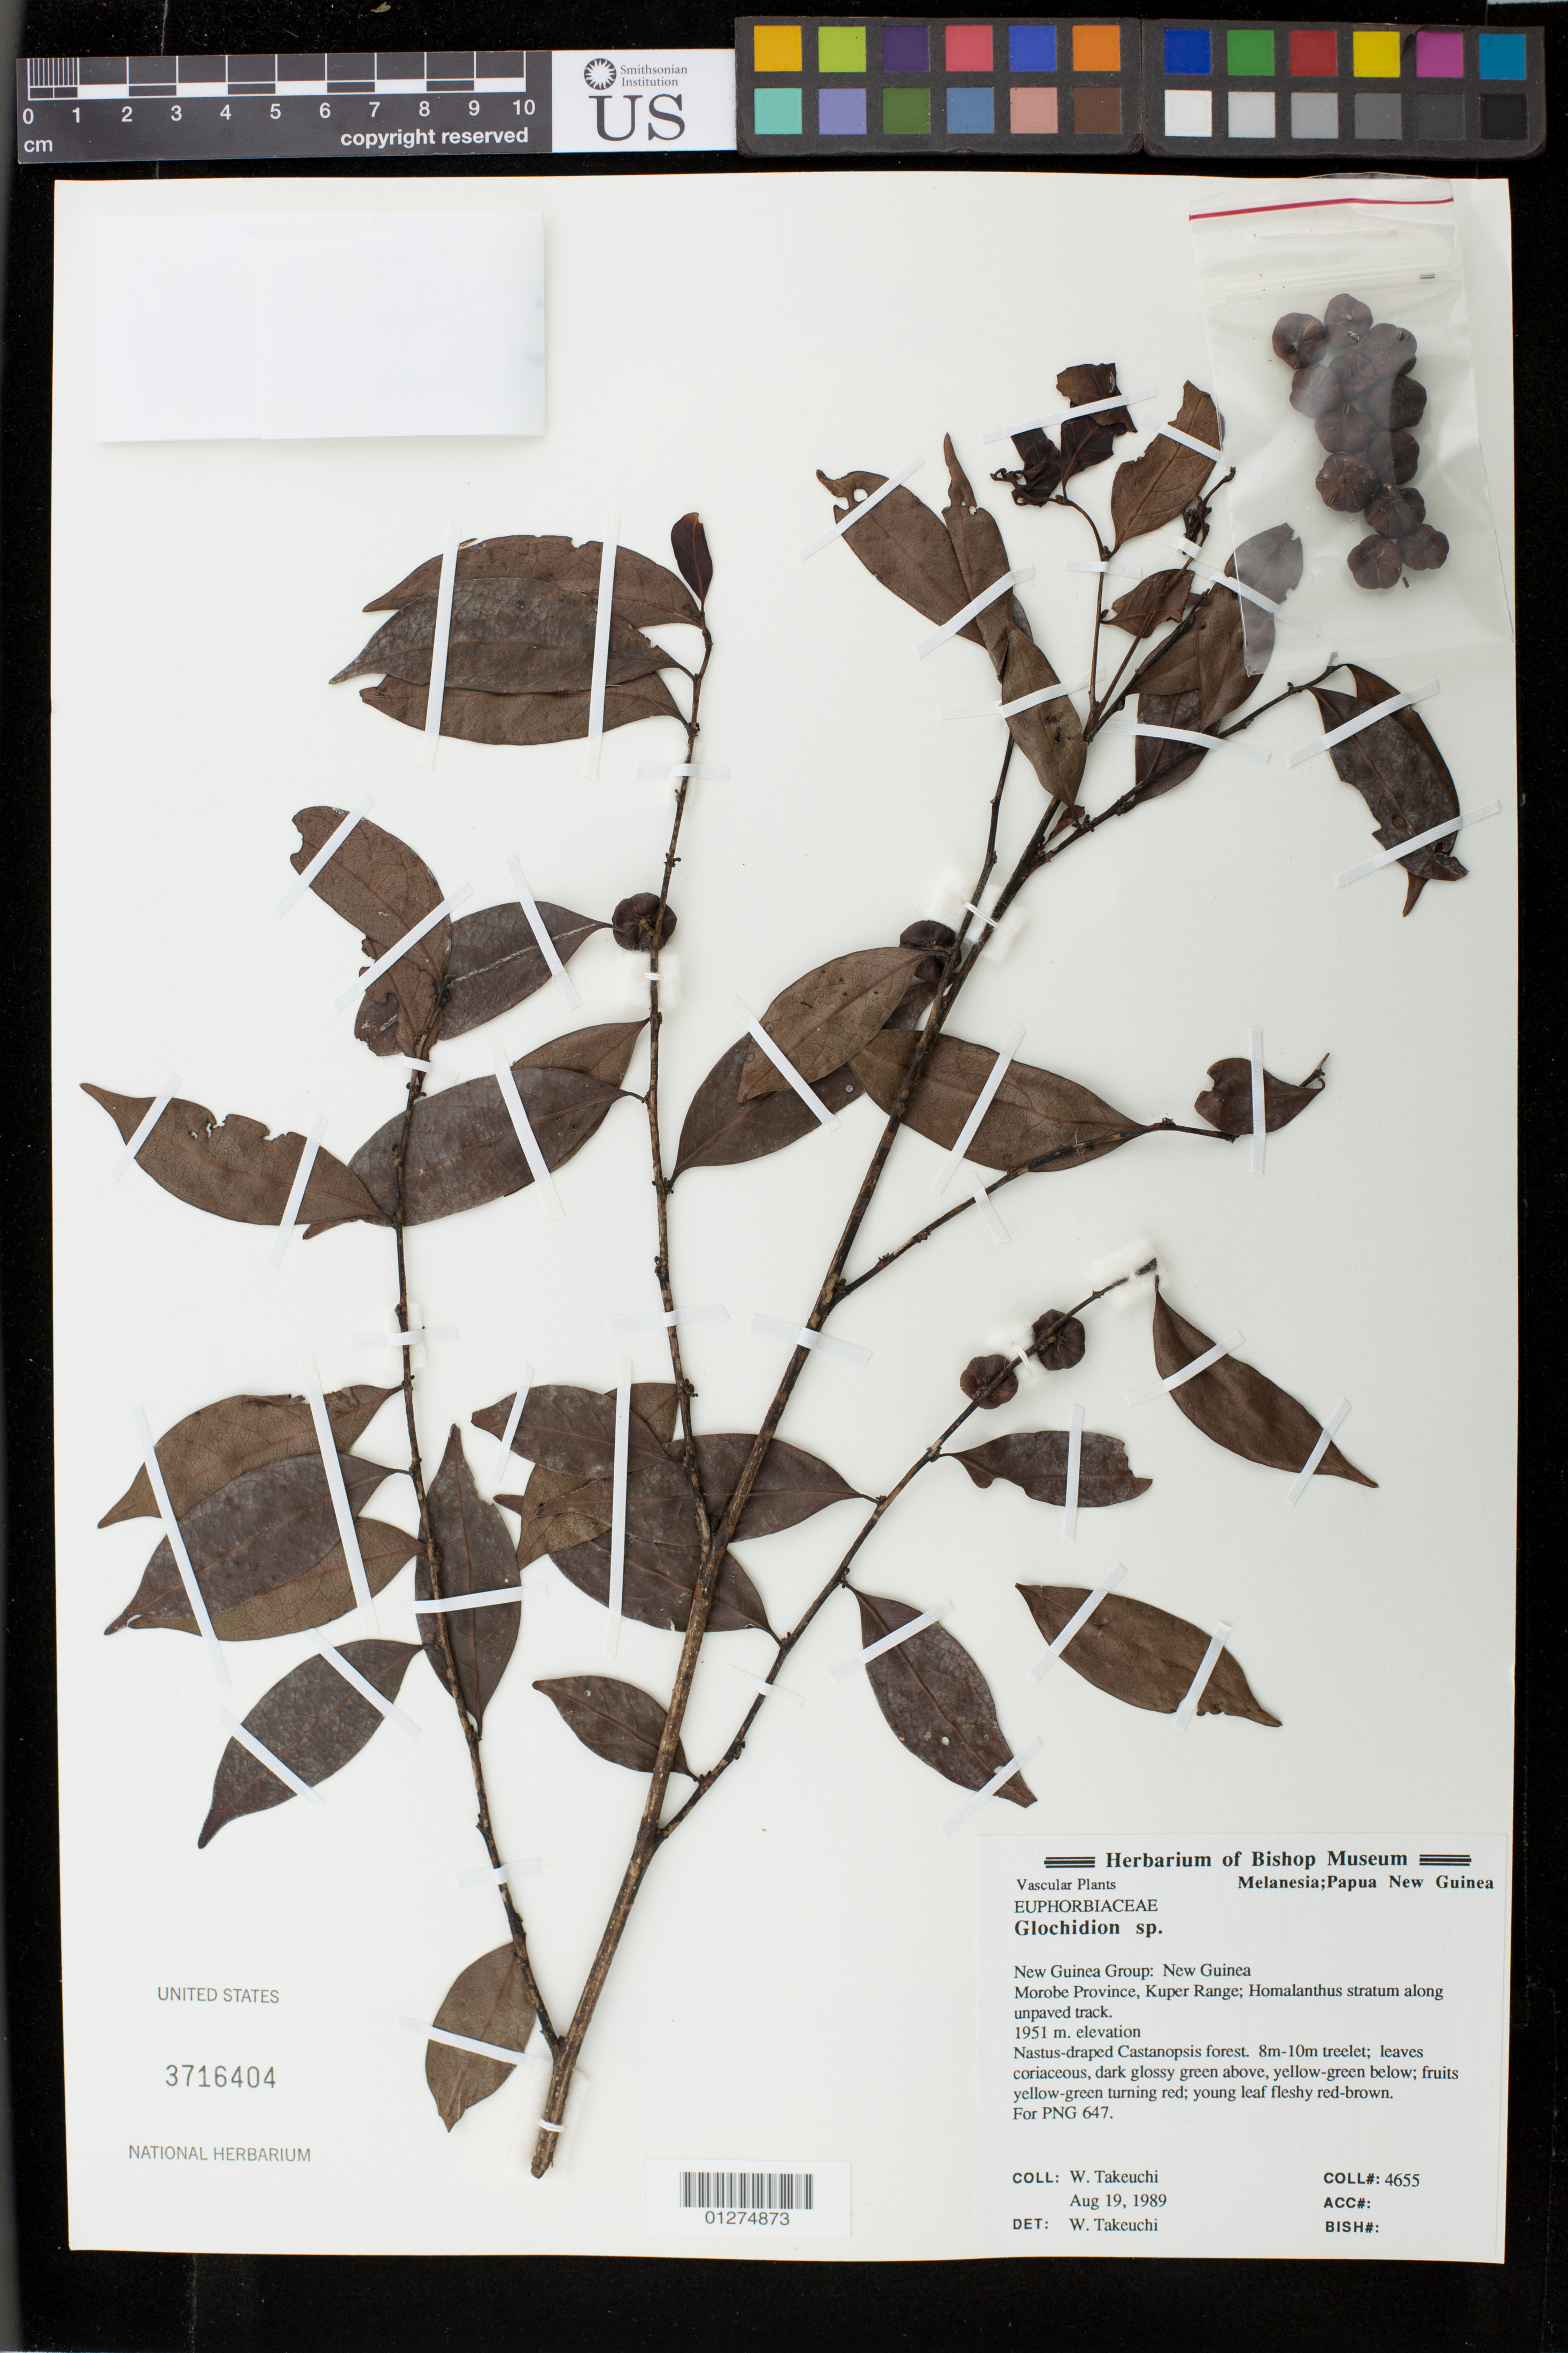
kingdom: Plantae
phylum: Tracheophyta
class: Magnoliopsida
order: Malpighiales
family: Phyllanthaceae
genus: Glochidion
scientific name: Glochidion sp.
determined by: Takeuchi, W.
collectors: W. N. Takeuchi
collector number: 4655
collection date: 1989-08-19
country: Papua New Guinea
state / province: Morobe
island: New Guinea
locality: Kuper Range.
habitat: Homalanthus stratum along unpaved track, Nastus-draped Castanopsis forest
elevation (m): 1951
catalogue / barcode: US 3716404